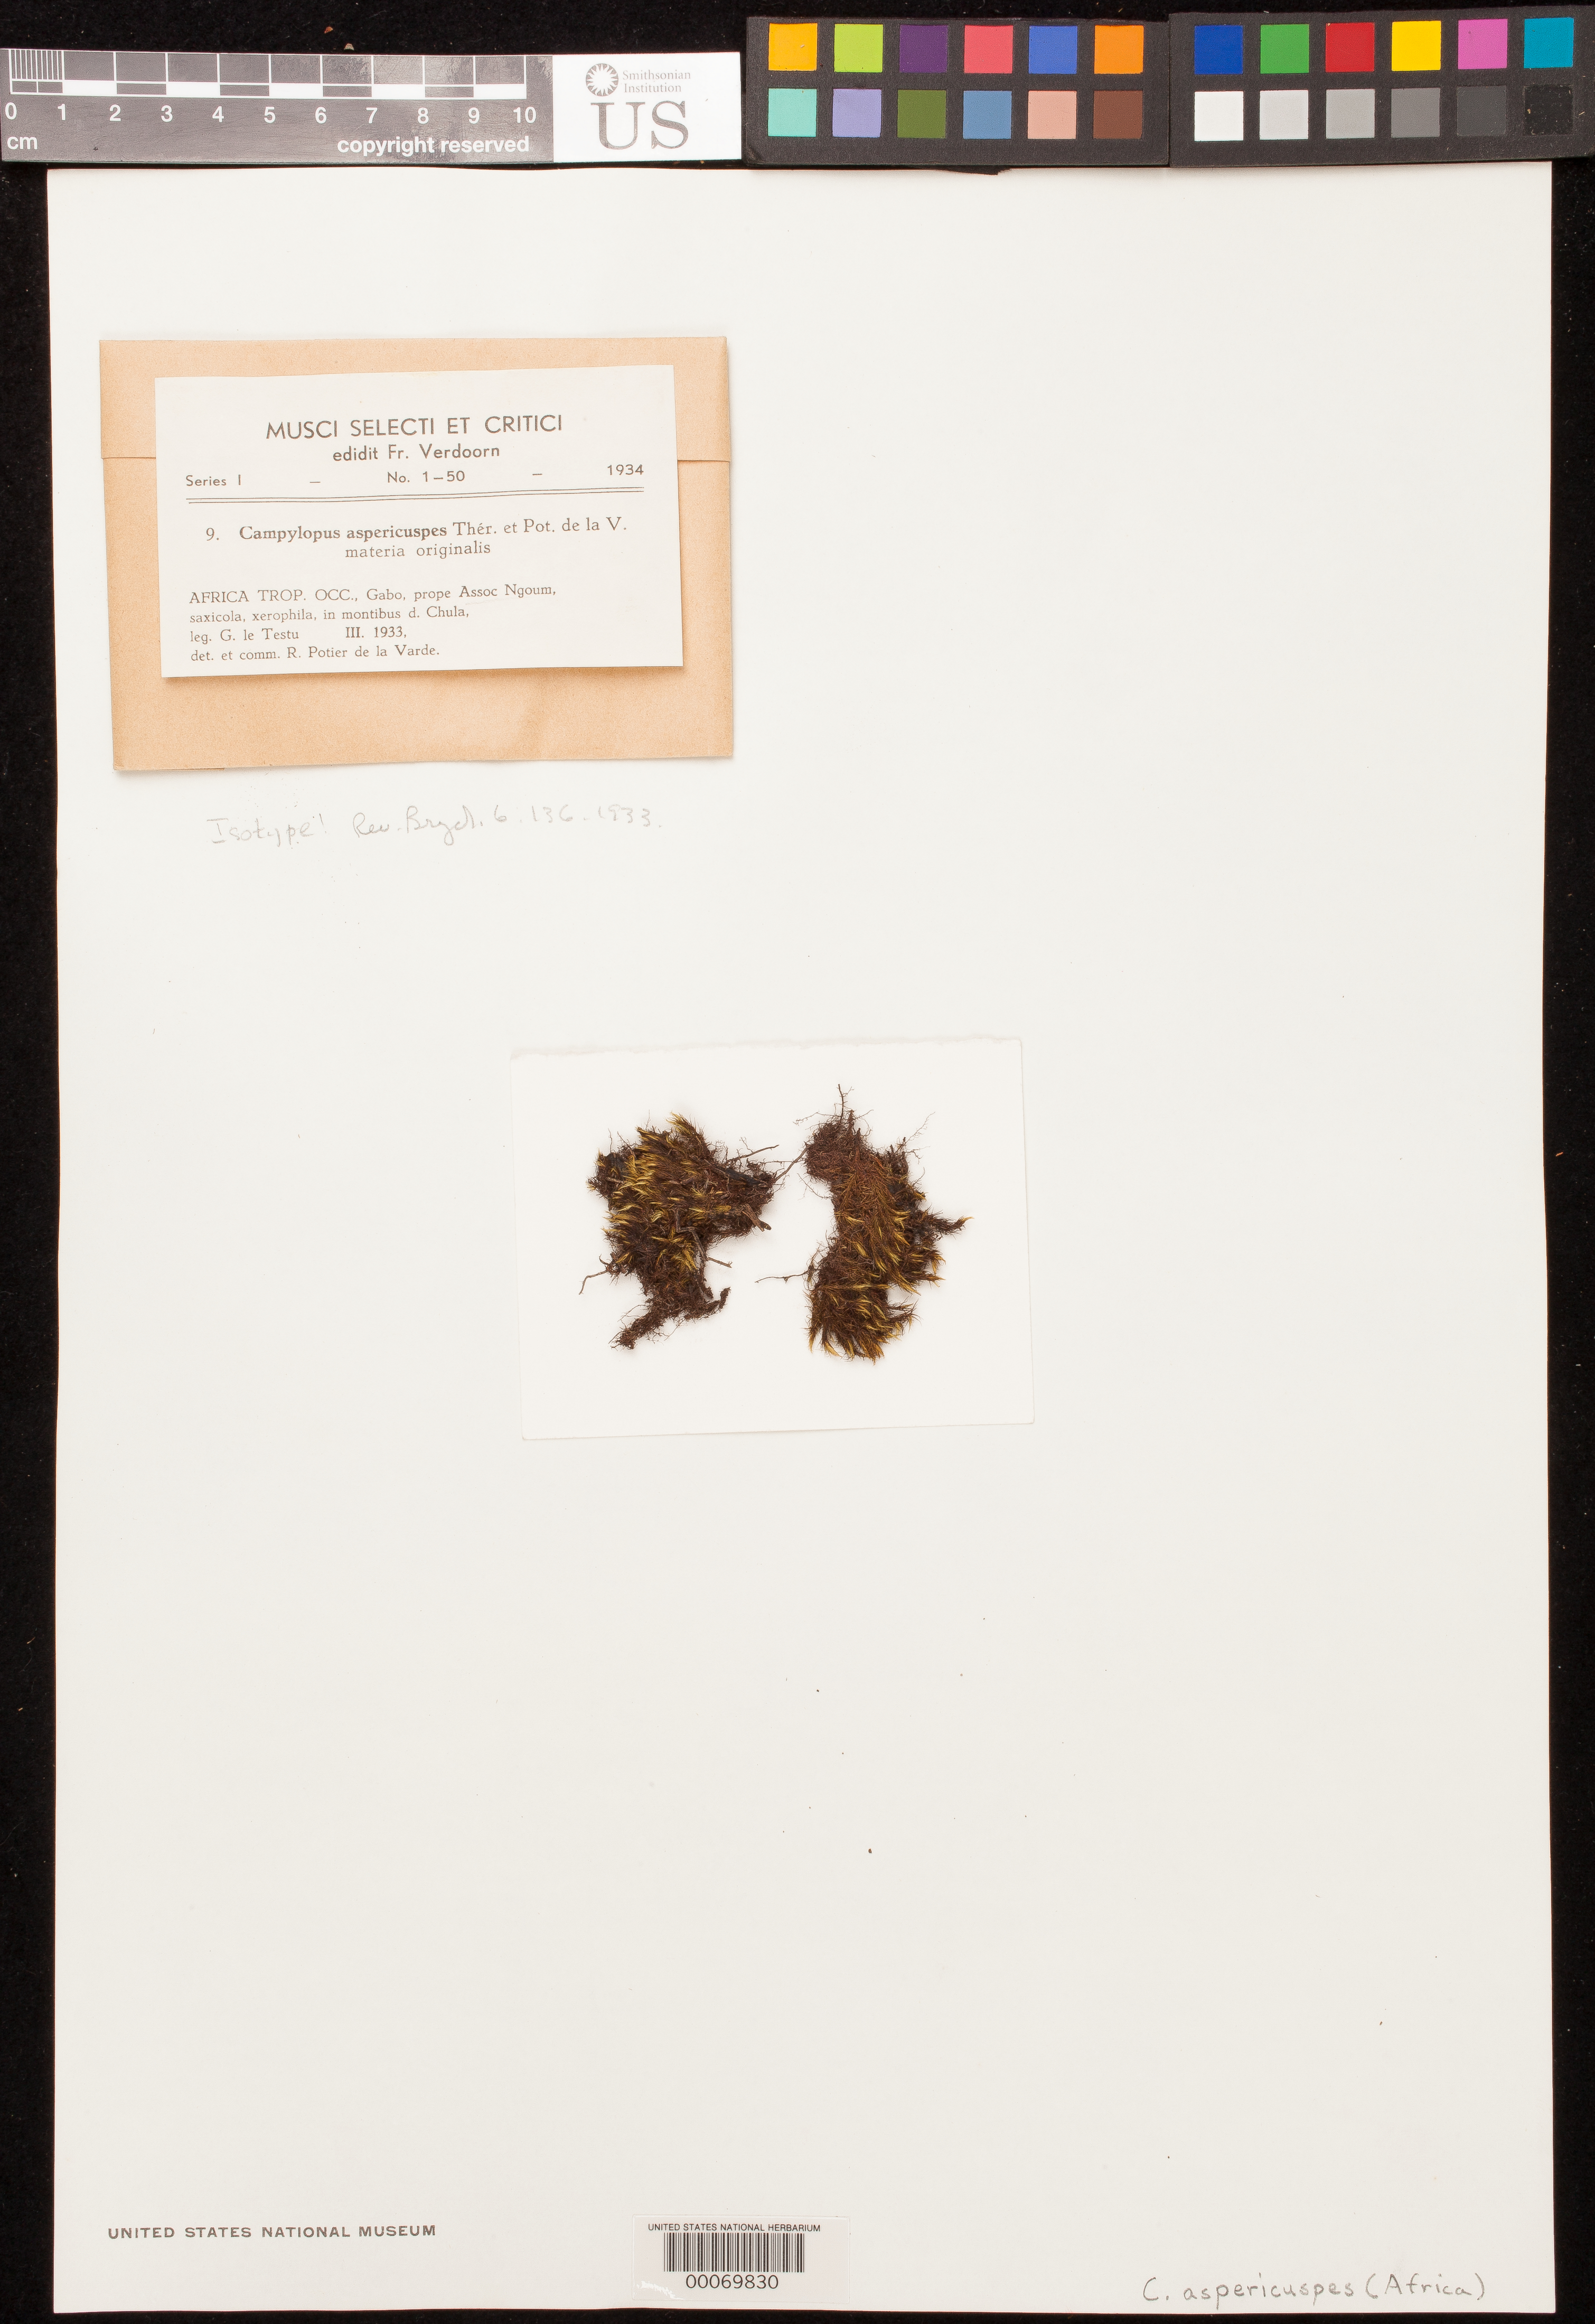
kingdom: Plantae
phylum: Bryophyta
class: Bryopsida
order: Dicranales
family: Leucobryaceae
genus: Campylopus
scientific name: Campylopus aspericuspes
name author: Thér. & P. de la Varde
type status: Type Collection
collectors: G. Testu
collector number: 9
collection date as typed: Mar 1933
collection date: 1933-03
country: Gabon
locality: Prope Assoc Ngoum, montibus D. Chula. [Near Assoc Ngoum, D. Chula Mountain.]